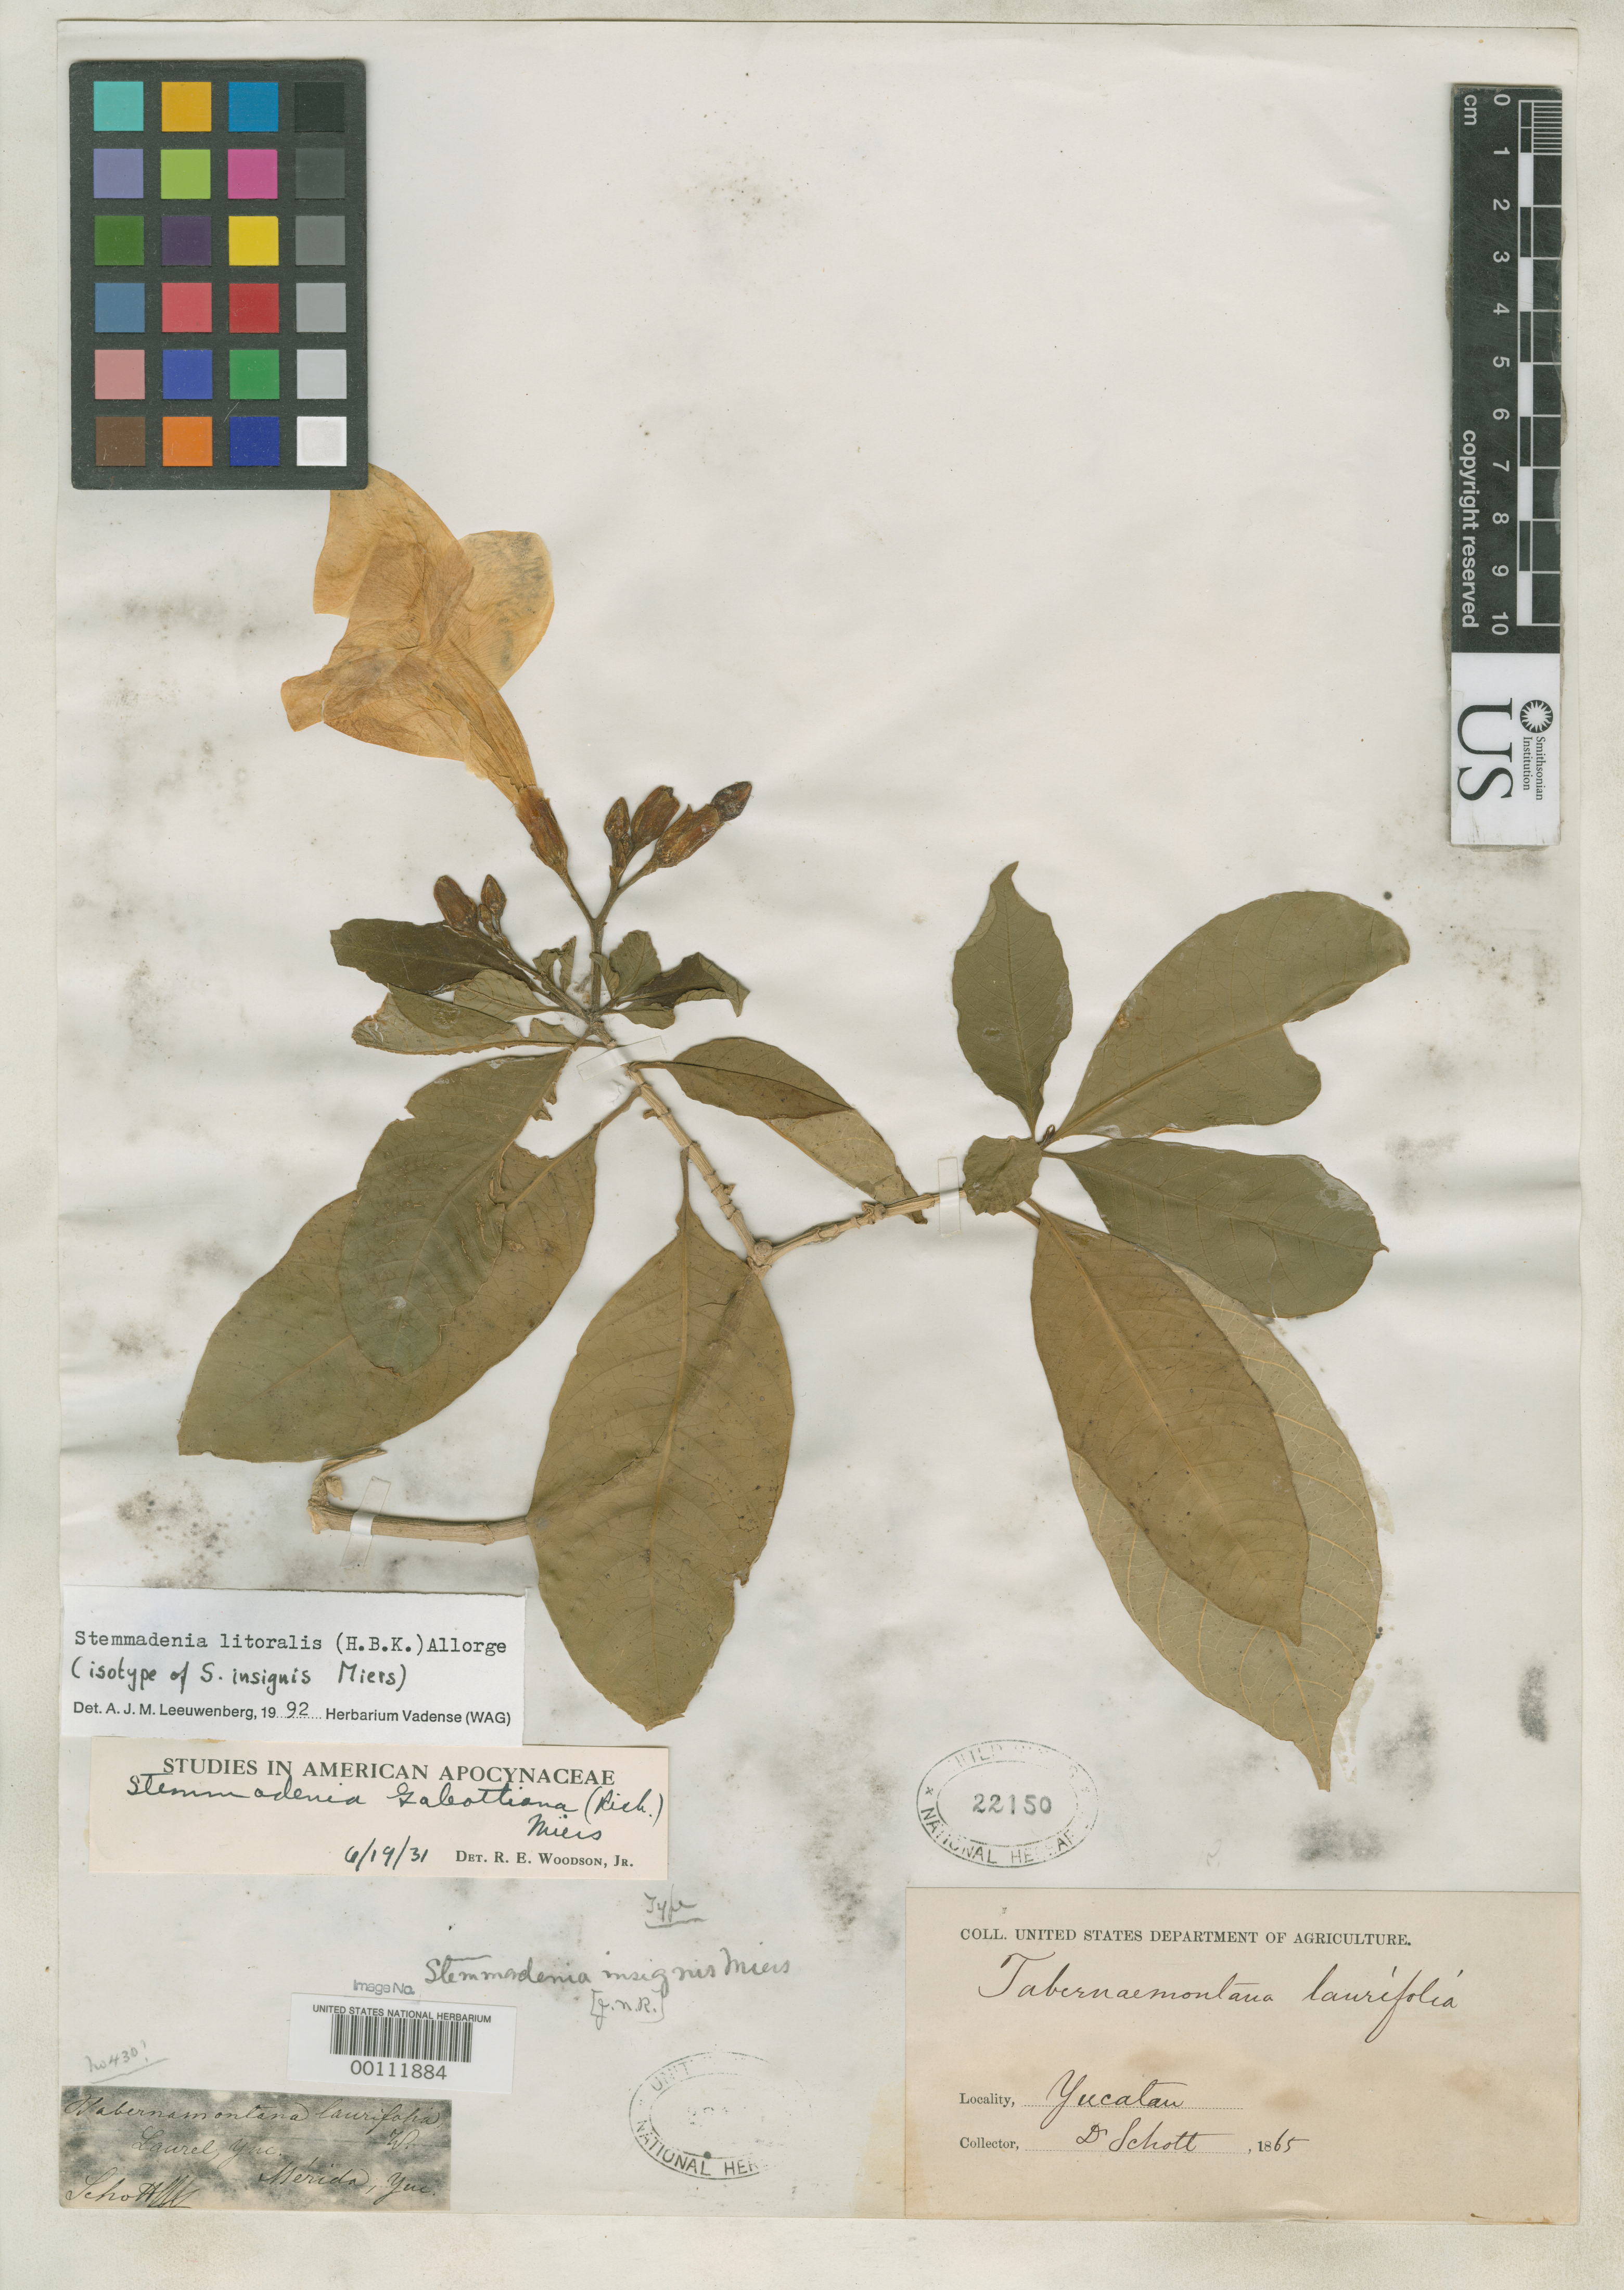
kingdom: Plantae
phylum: Tracheophyta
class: Magnoliopsida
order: Gentianales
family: Apocynaceae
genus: Stemmadenia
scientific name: Stemmadenia insignis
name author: Miers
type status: Isotype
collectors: A. C. V. Schott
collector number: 430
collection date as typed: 1865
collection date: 1865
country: Mexico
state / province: Yucatán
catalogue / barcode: US 22150